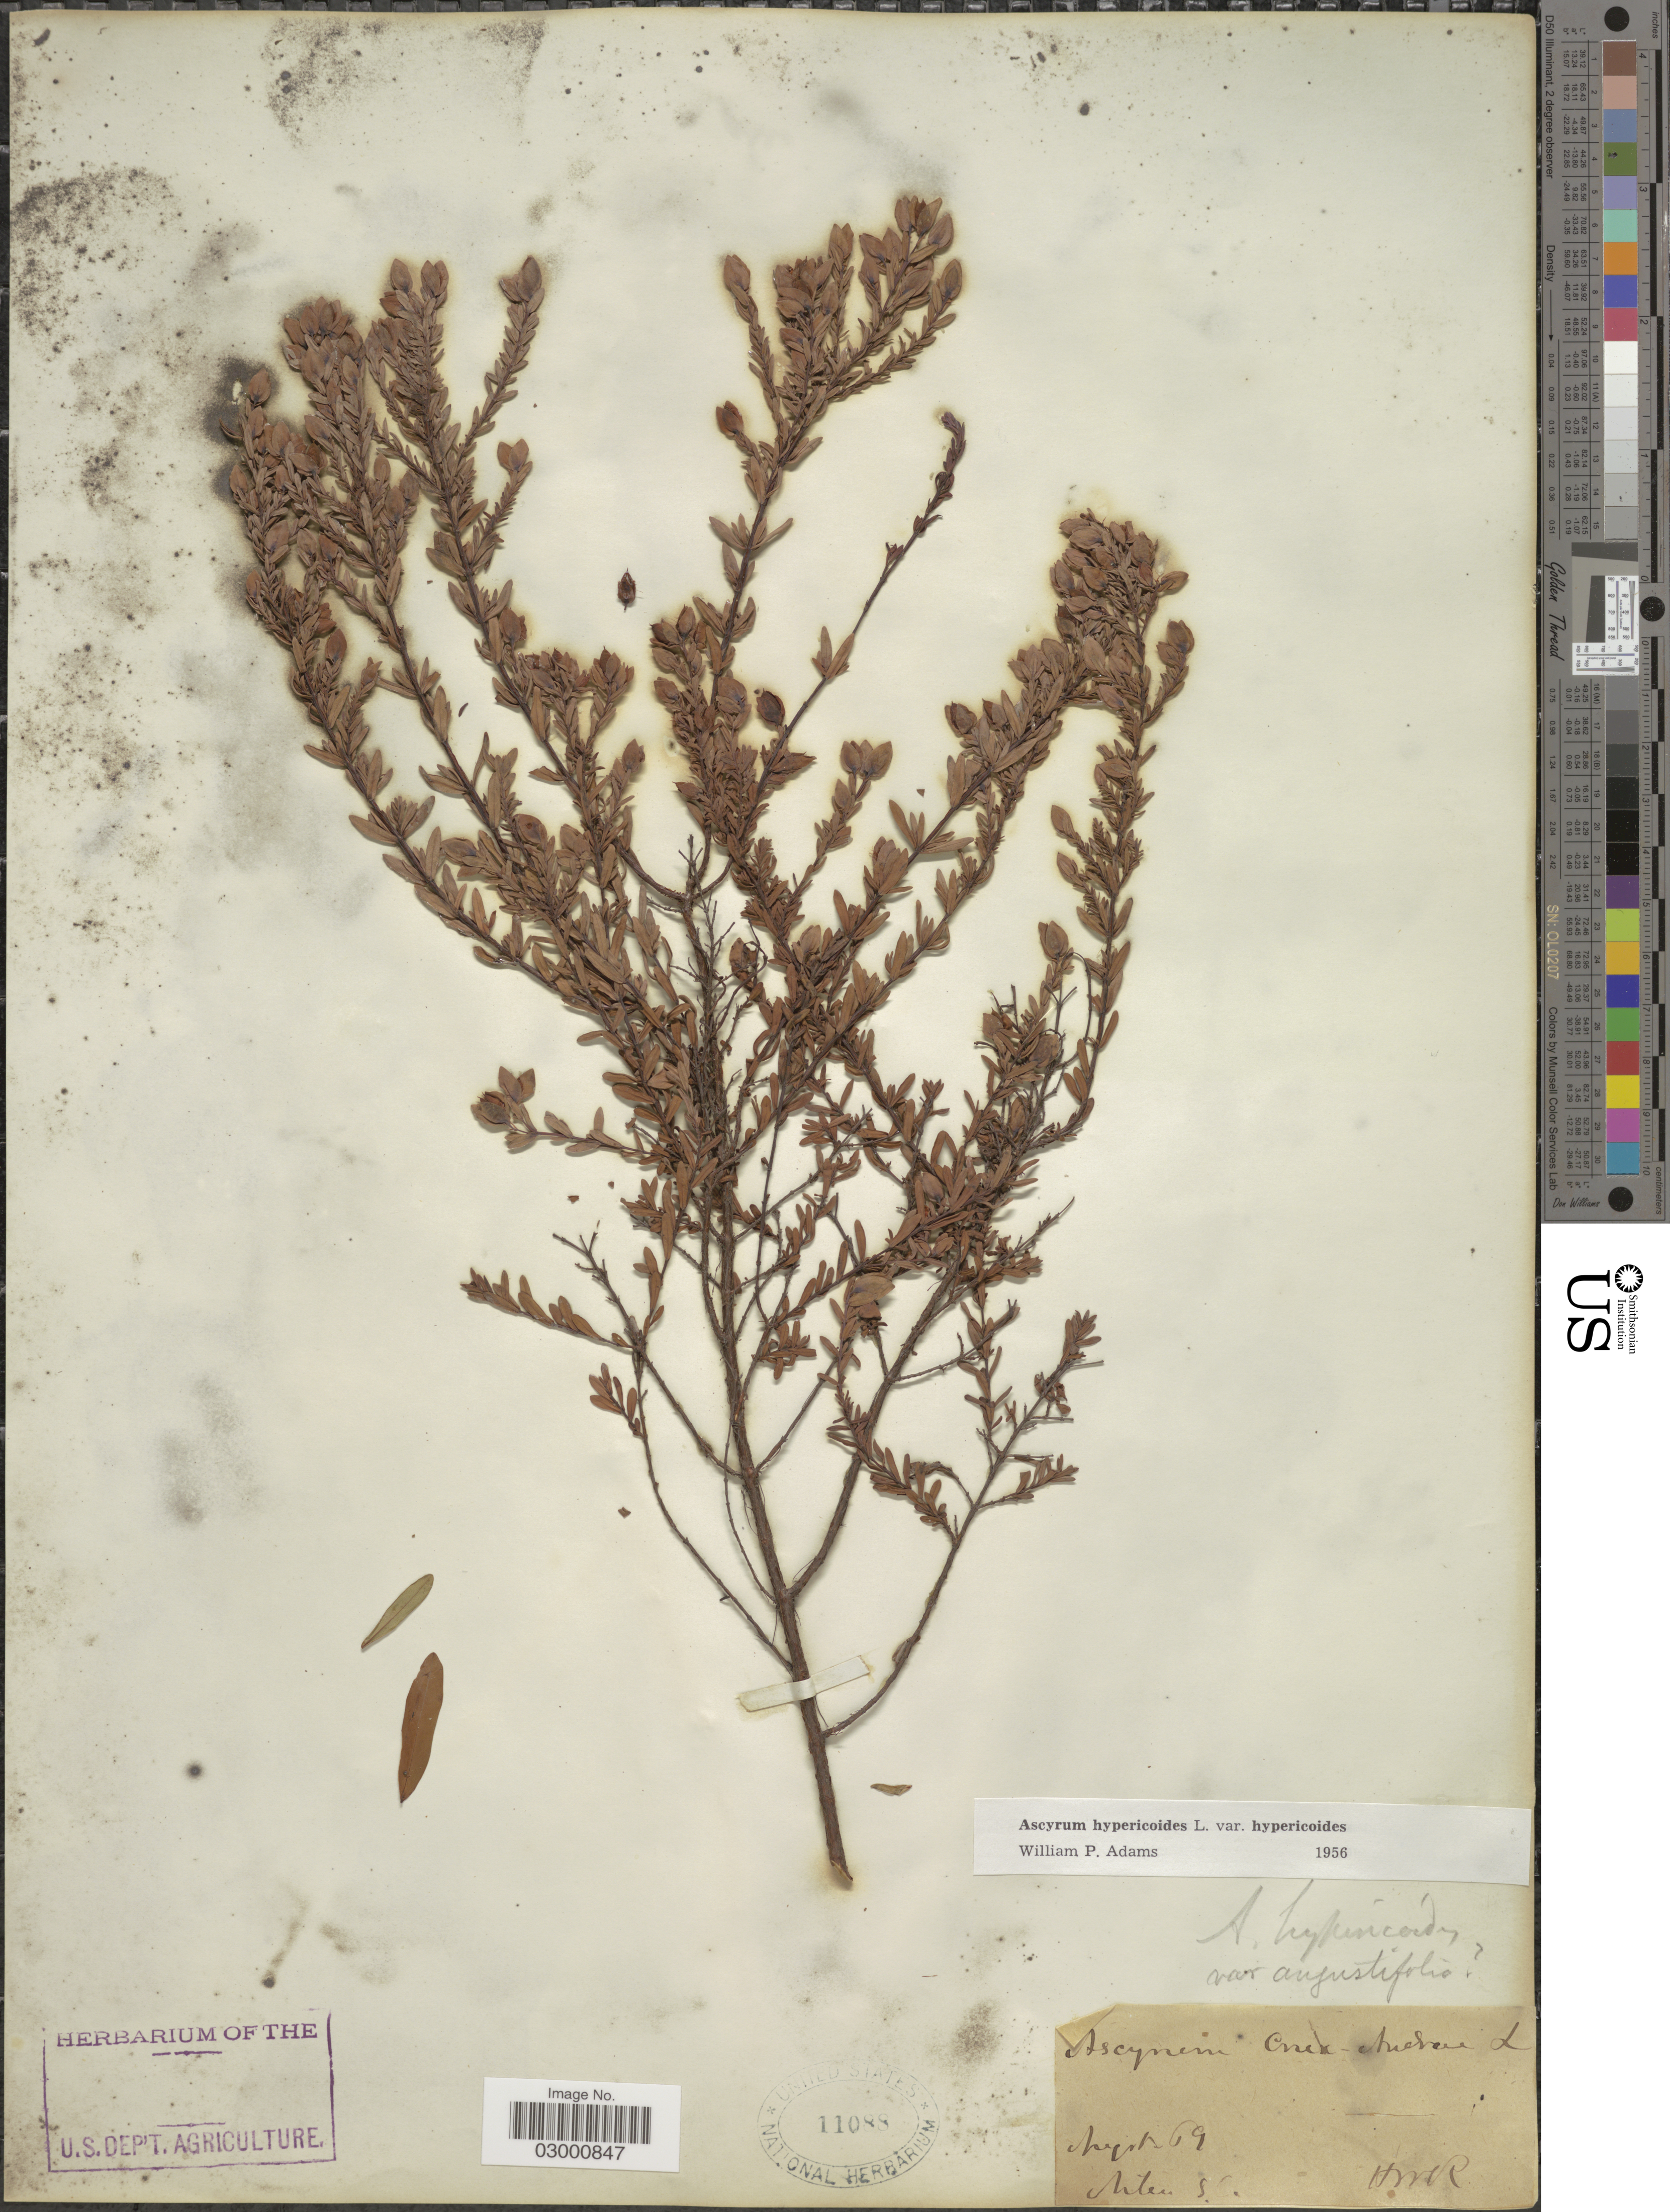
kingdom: Plantae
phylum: Tracheophyta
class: Magnoliopsida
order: Malpighiales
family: Hypericaceae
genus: Hypericum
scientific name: Hypericum hypericoides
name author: (L.) Crantz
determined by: Strong, Mark T., (BOT), Smithsonian Institution - National Museum of Natural History (UNITED STATES)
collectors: HWR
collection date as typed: Transcribed d/m/y: /9/69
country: United States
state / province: South Carolina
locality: Aiken.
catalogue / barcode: US 11088